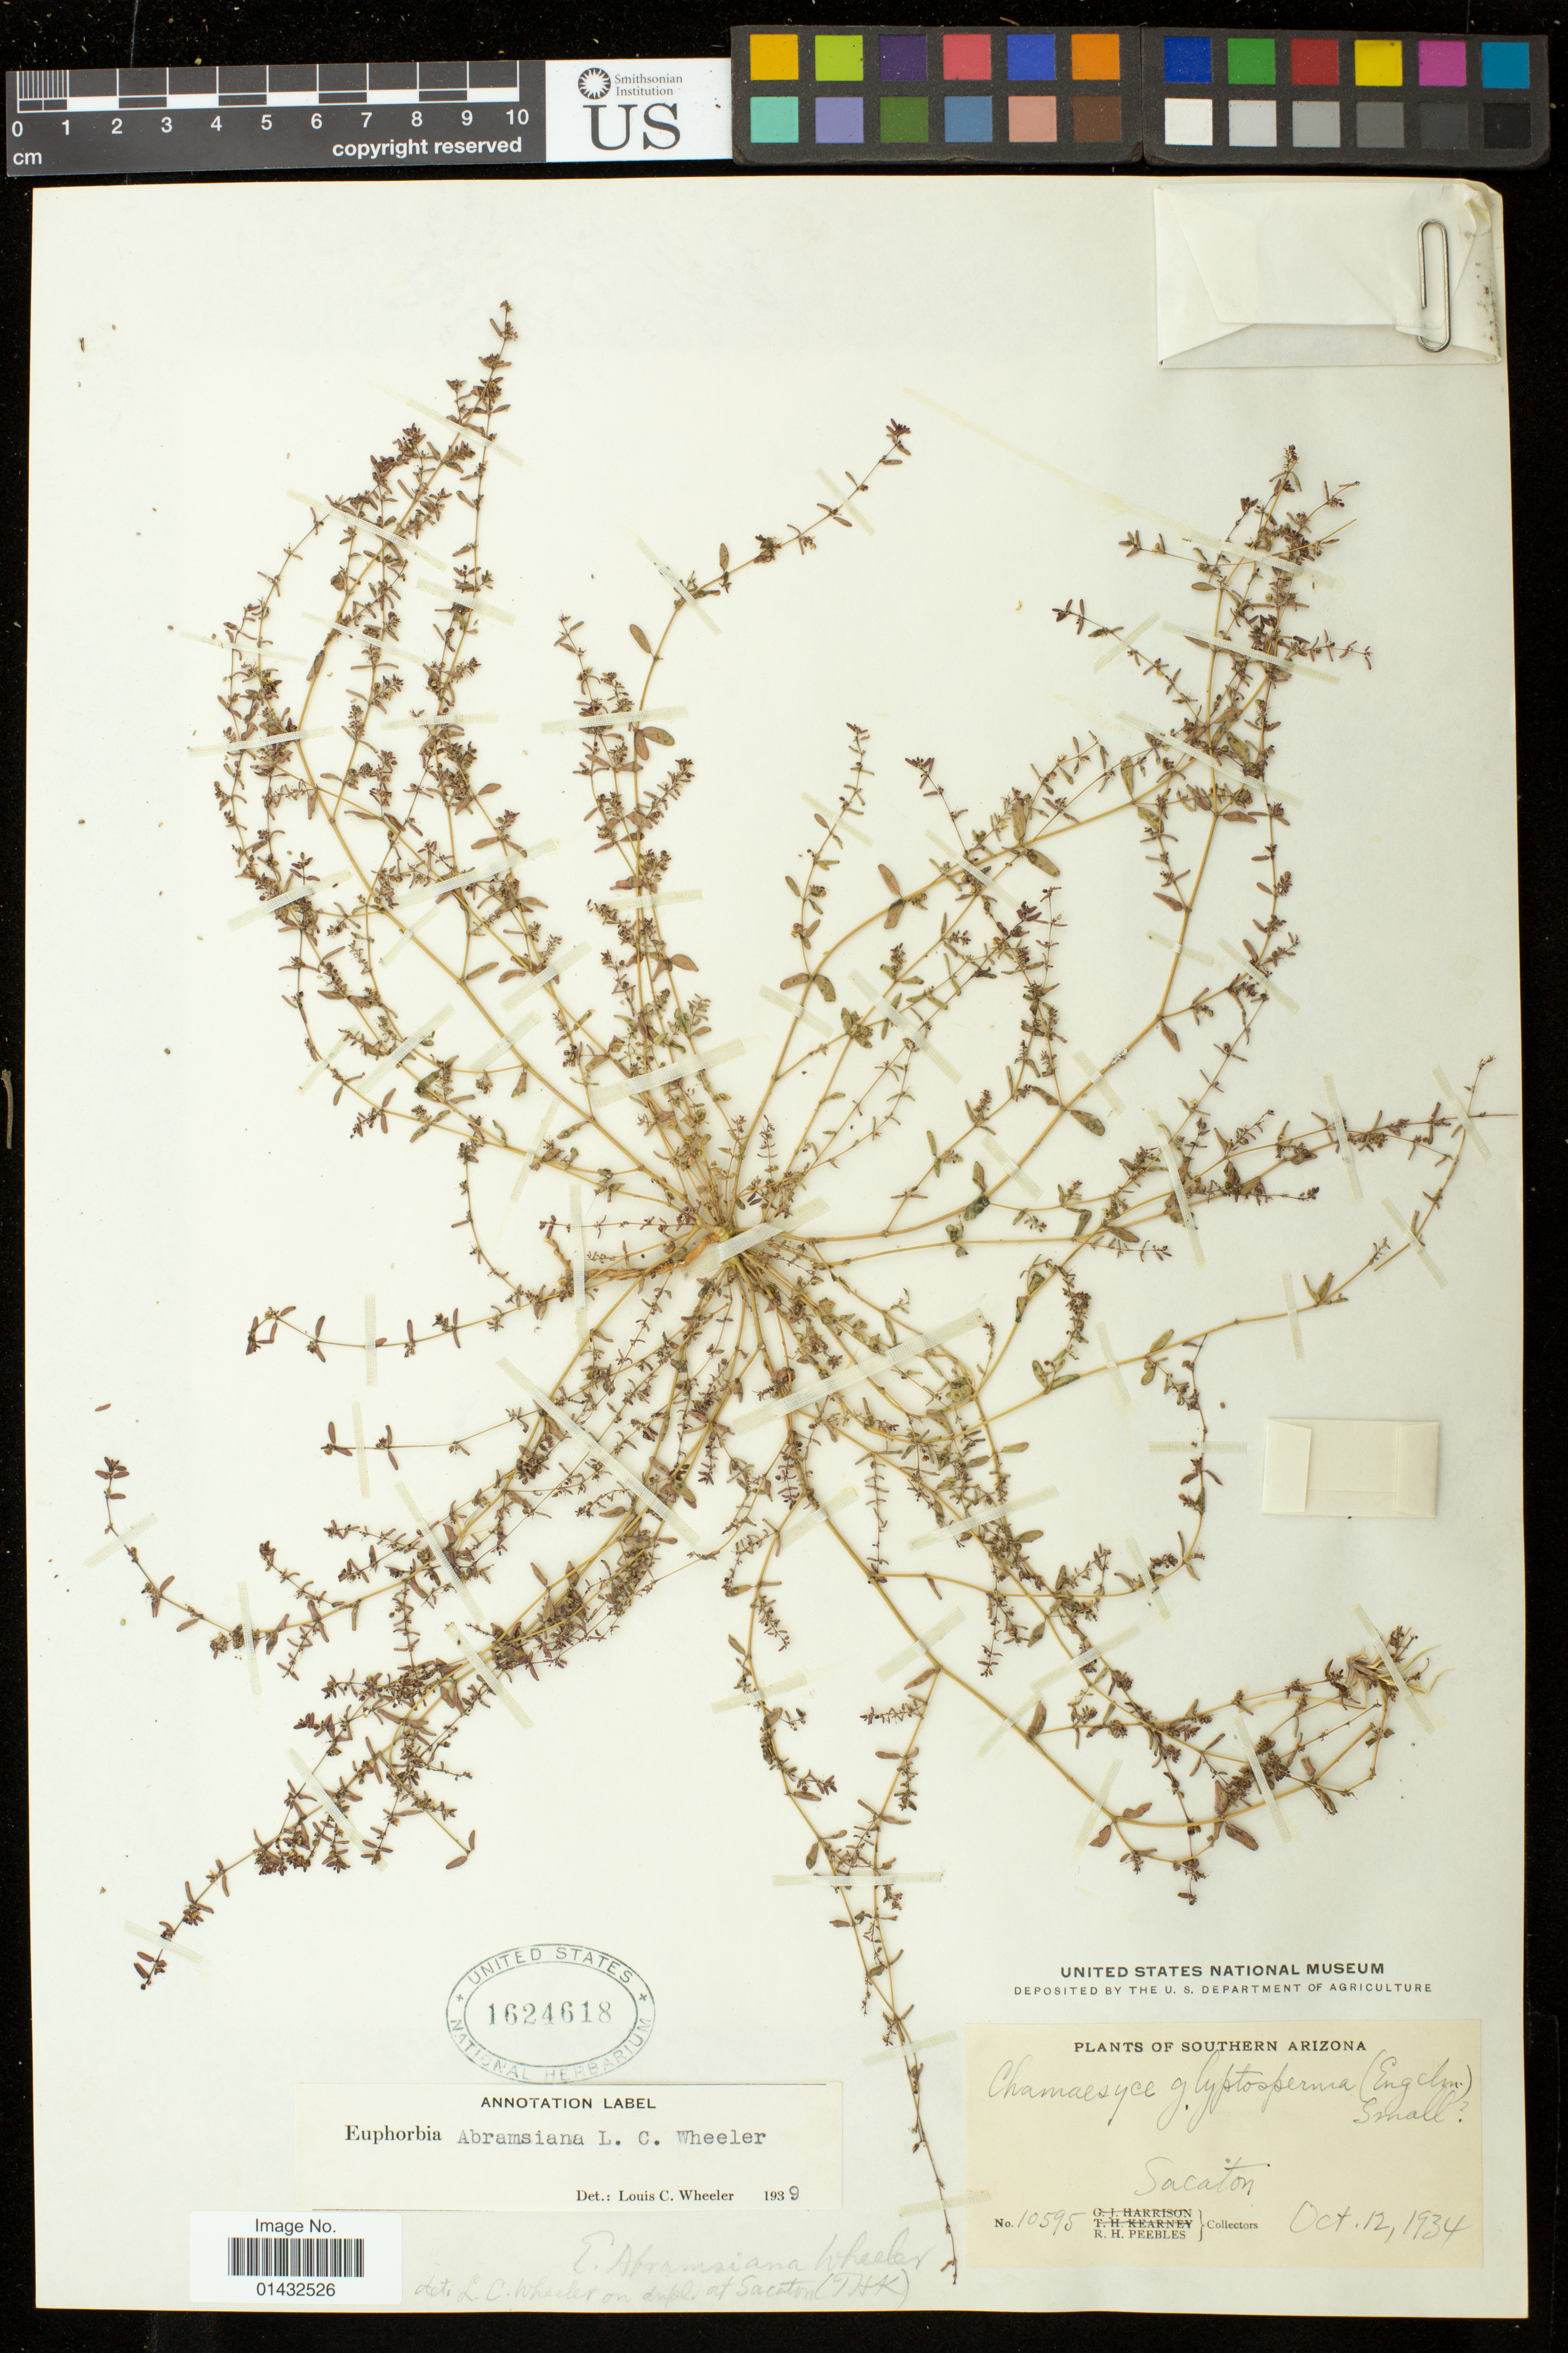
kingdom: Plantae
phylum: Tracheophyta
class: Magnoliopsida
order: Malpighiales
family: Euphorbiaceae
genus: Euphorbia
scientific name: Euphorbia abramsiana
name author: L.C. Wheeler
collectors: R. H. Peebles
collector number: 10592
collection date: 1934-10-12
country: United States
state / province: Arizona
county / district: Pinal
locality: Sacaton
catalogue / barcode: US 1624618